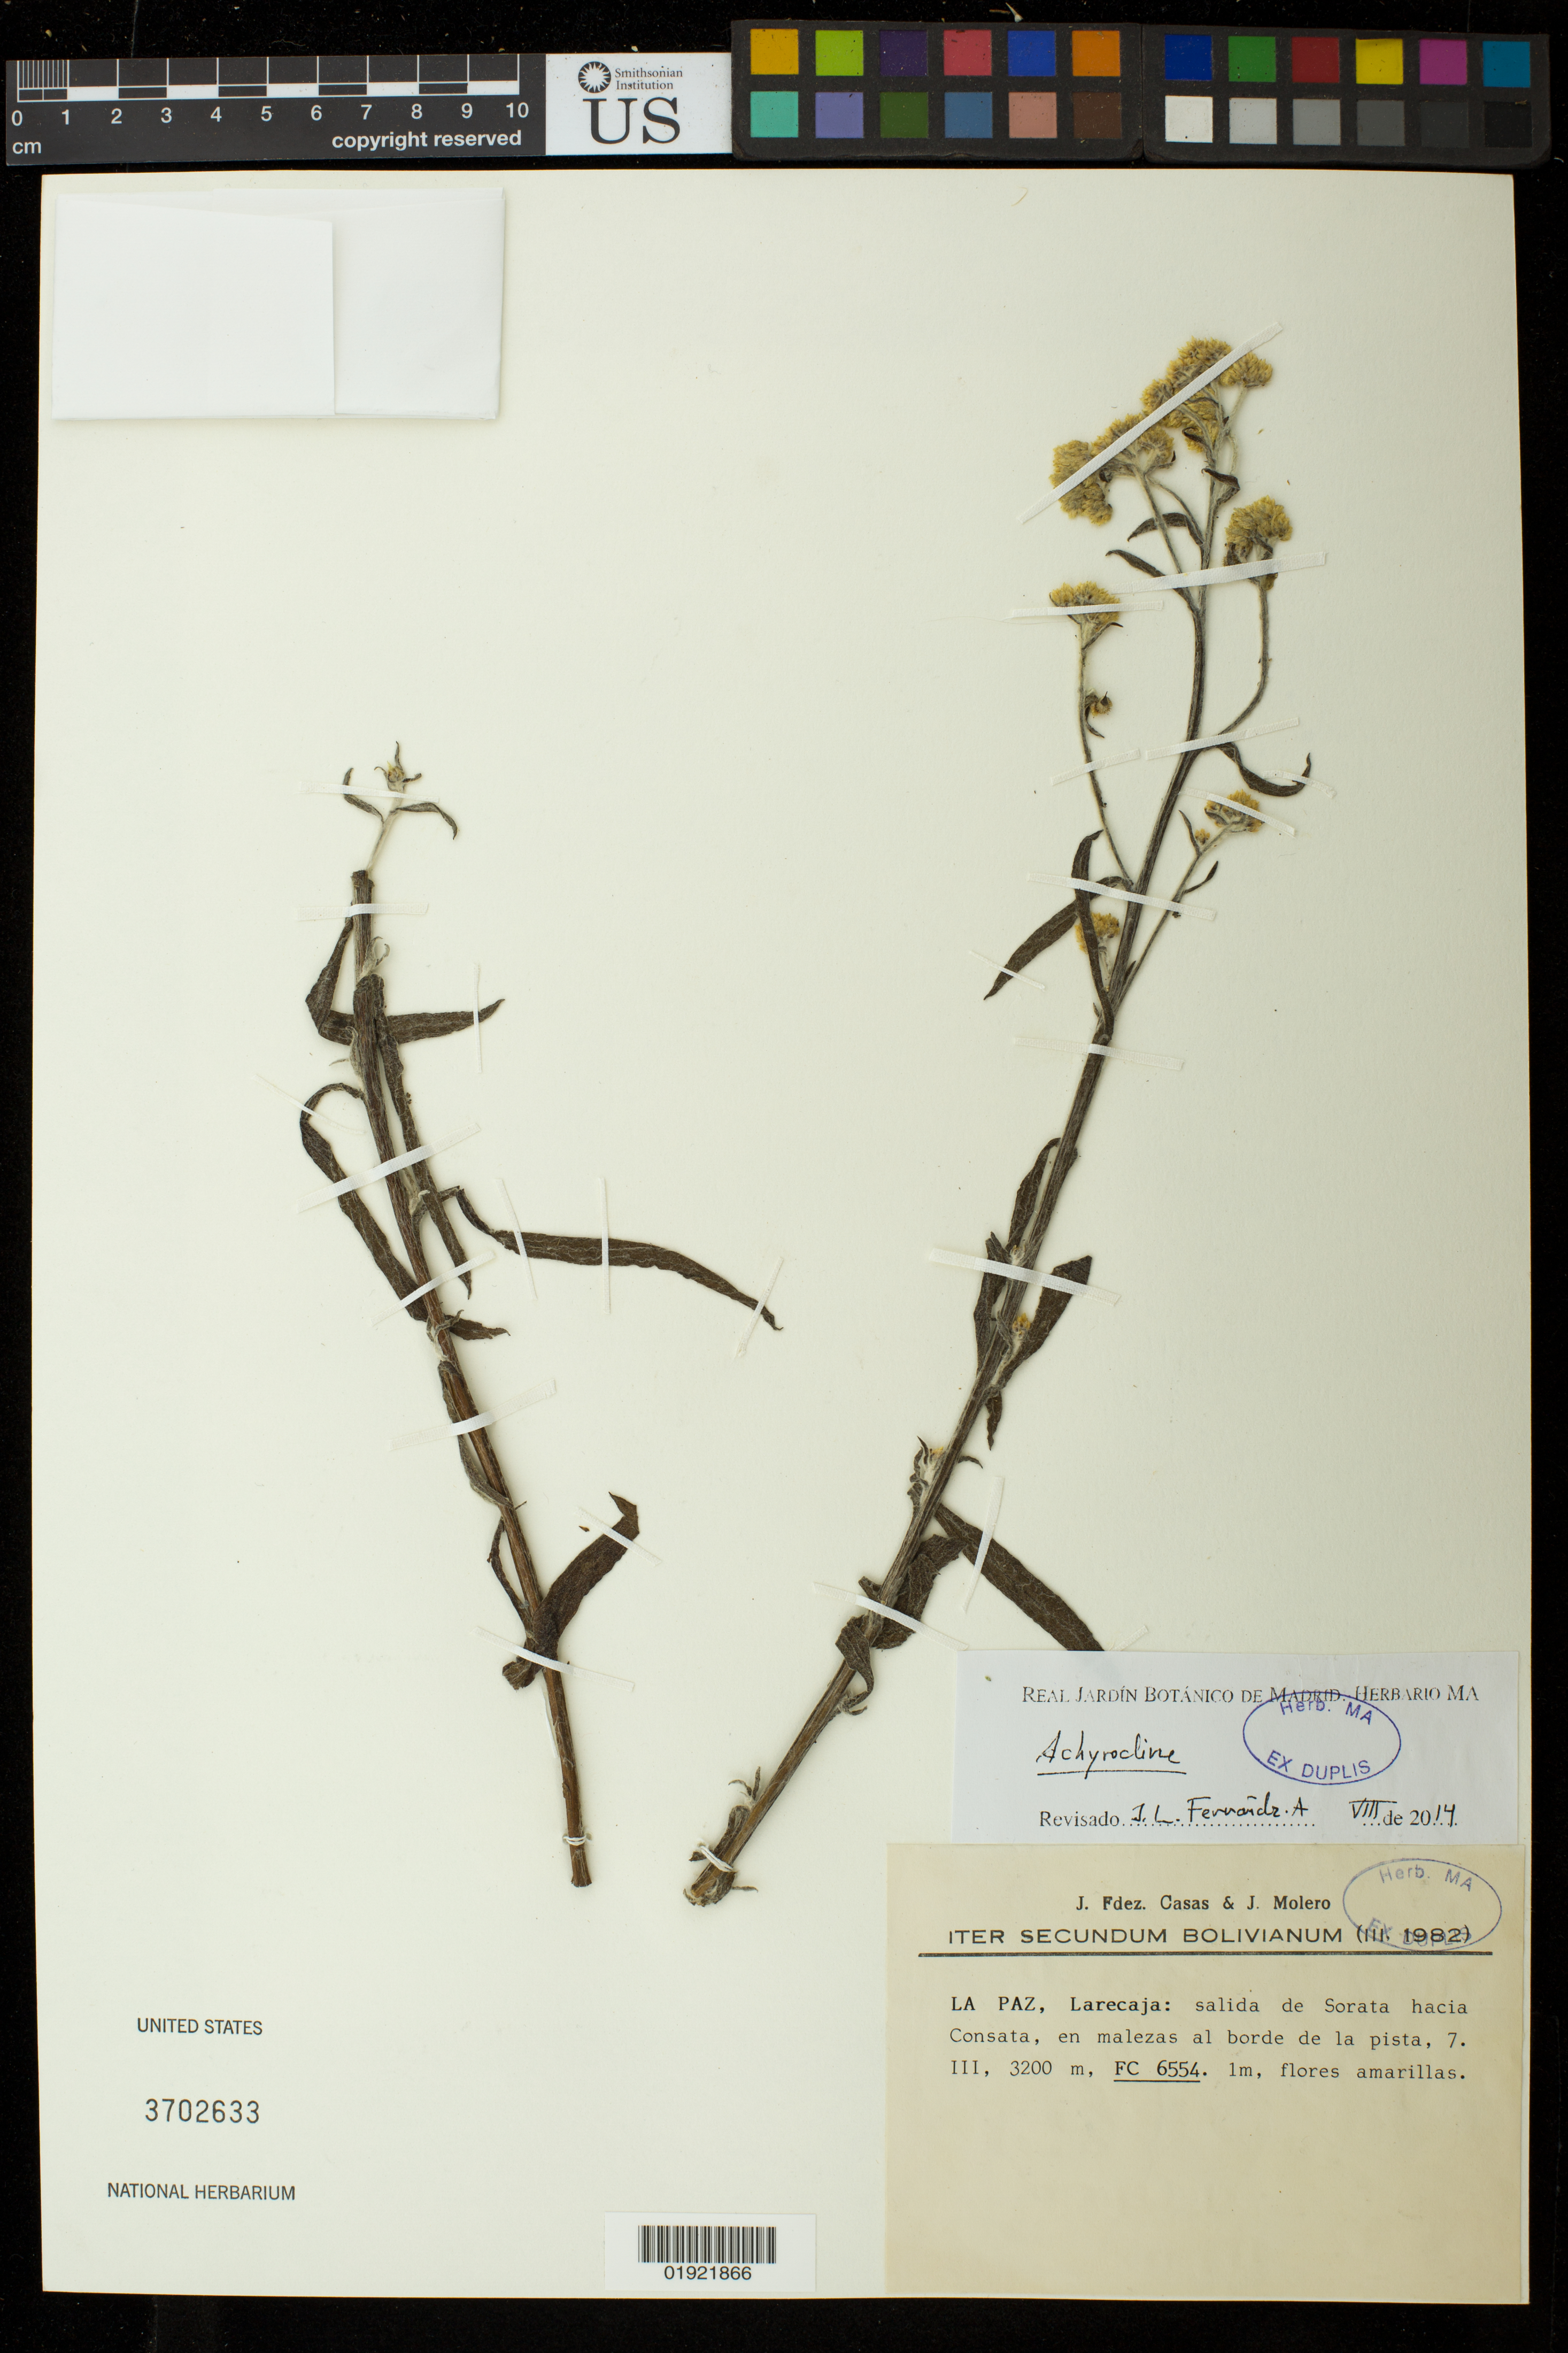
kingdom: Plantae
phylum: Tracheophyta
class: Magnoliopsida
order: Asterales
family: Asteraceae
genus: Achyrocline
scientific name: Achyrocline sp.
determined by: Fernández-Alonso, J. L.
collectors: F. J. Fernández Casas & J. Molero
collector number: FC 6554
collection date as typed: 7. III. 1982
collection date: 1982-03-07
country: Bolivia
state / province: La Páz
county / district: Larecaja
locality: salida de Sorata hacia Consata, en malezas al borde de la pista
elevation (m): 3200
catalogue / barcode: US 3702633